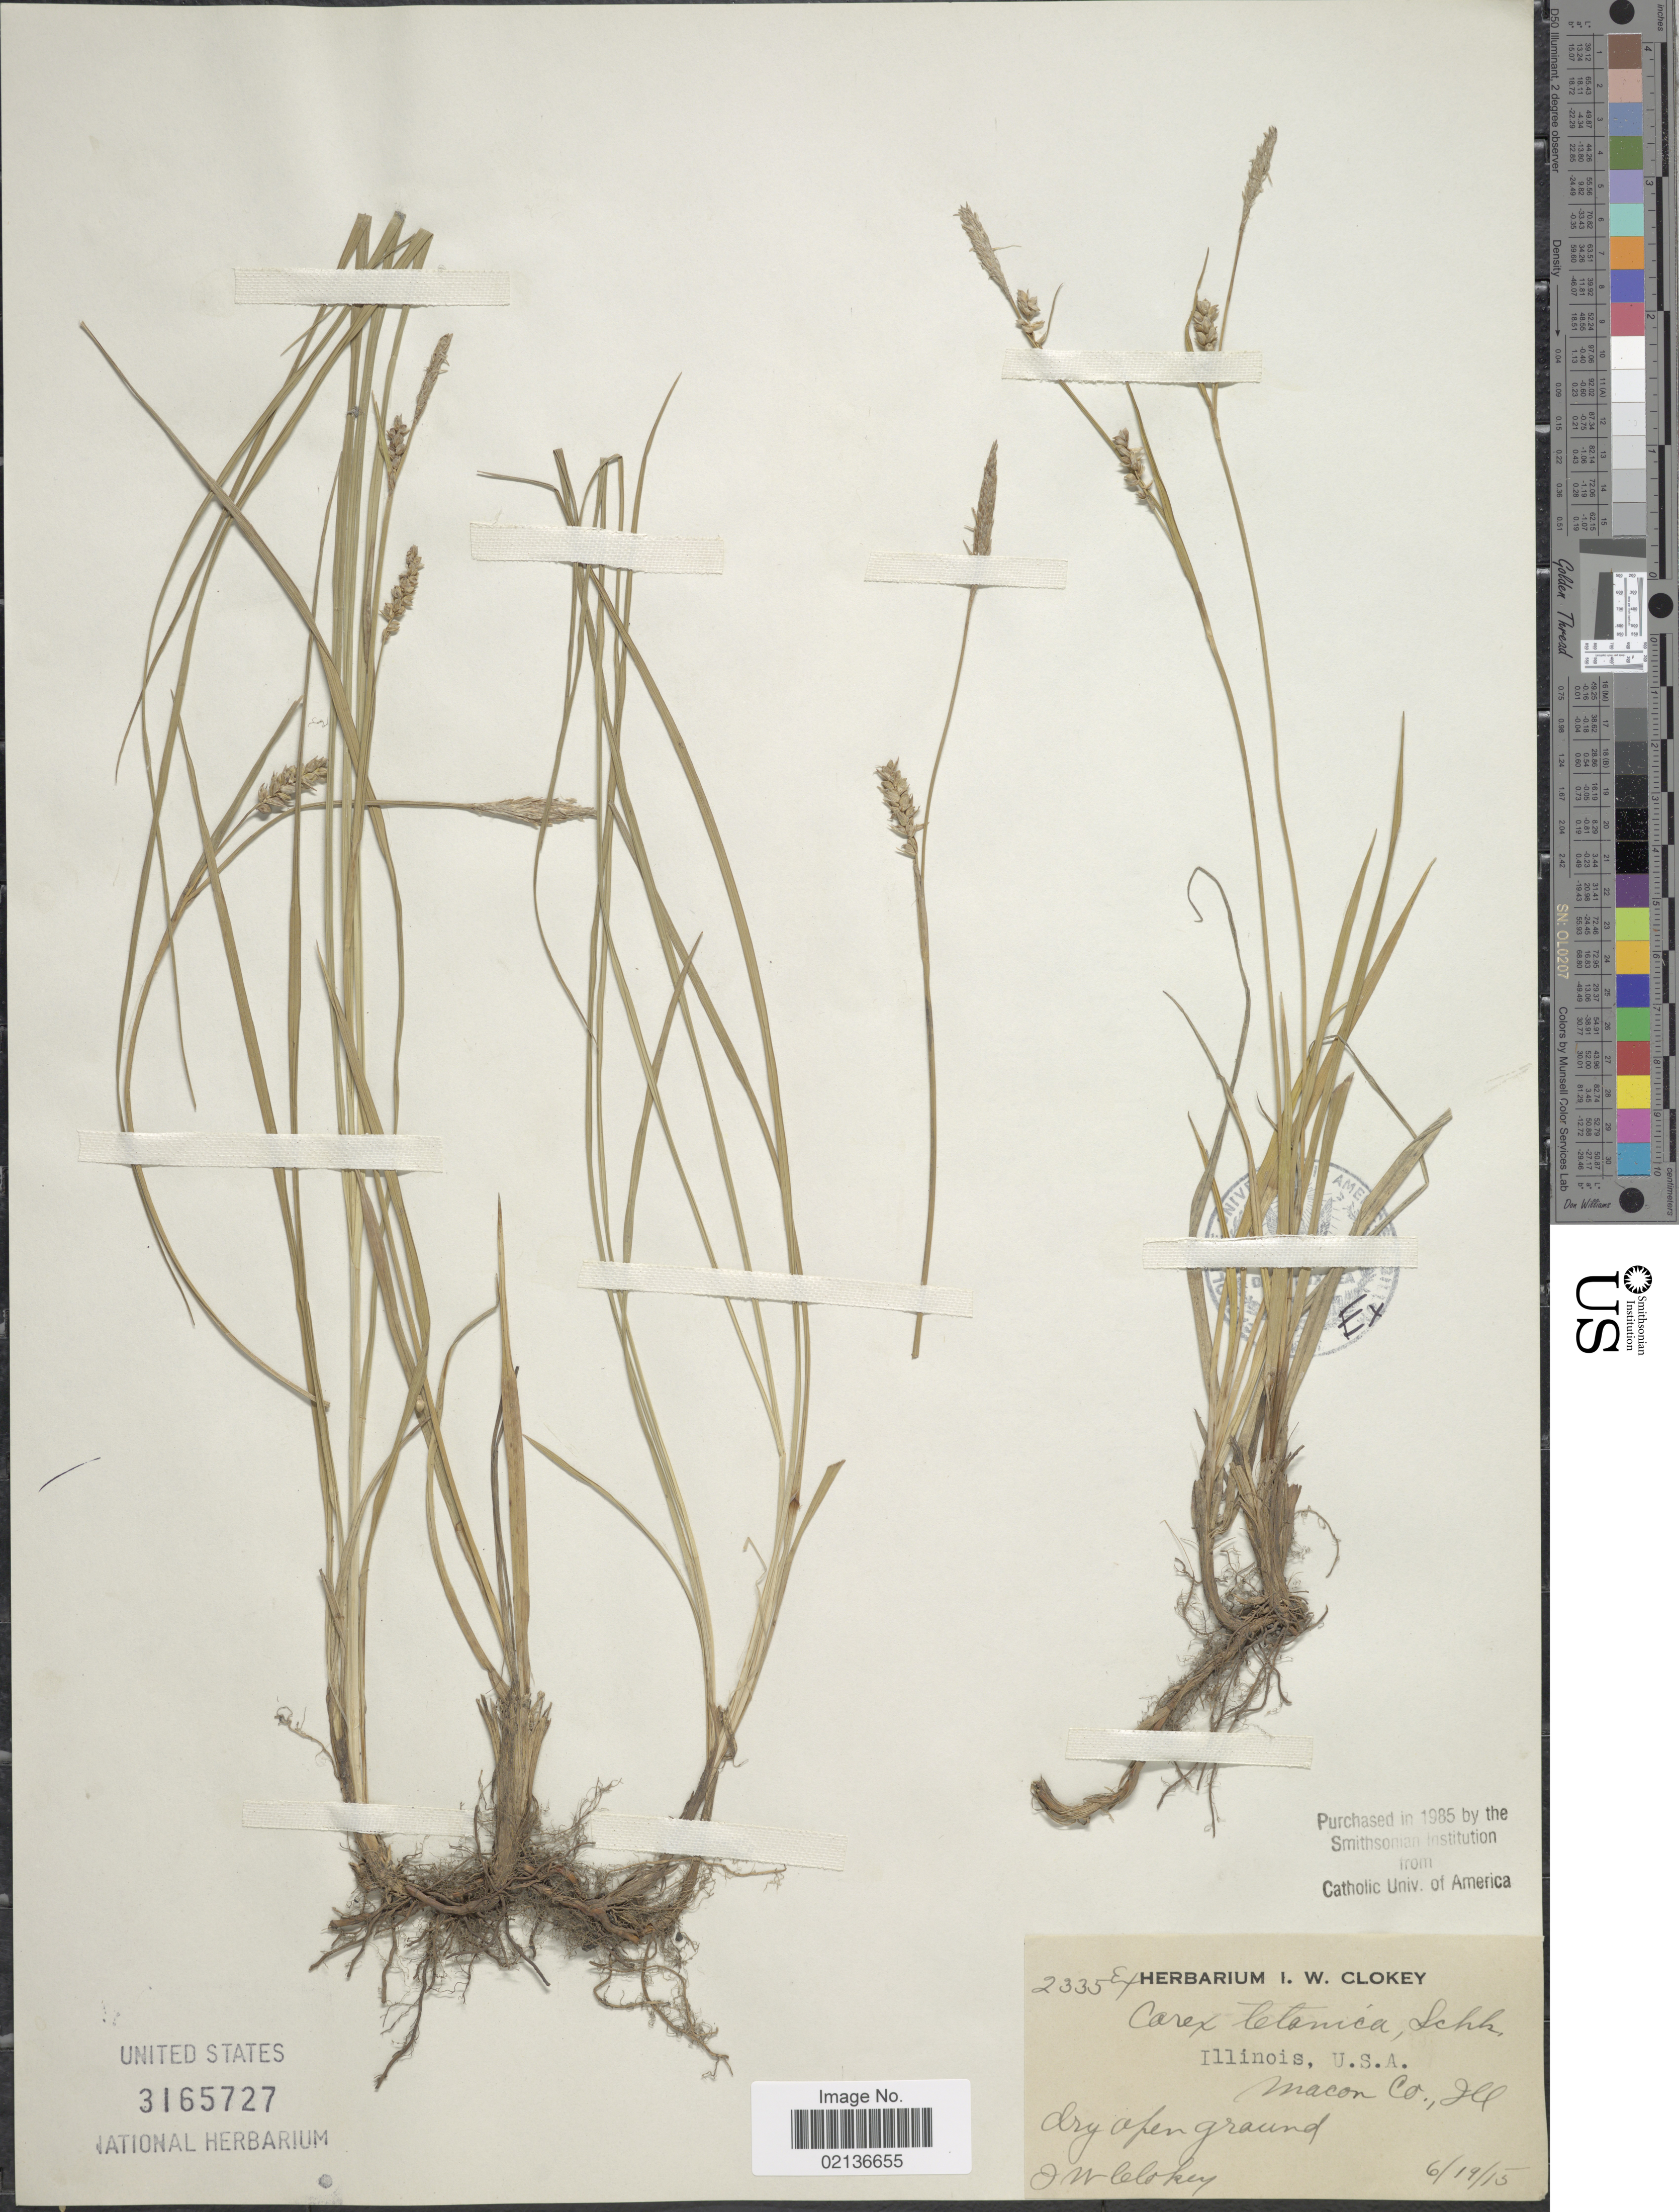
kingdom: Plantae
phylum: Tracheophyta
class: Liliopsida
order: Poales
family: Cyperaceae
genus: Carex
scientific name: Carex tetanica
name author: Schkuhr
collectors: I. W. Clokey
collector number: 2335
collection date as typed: Transcribed d/m/y: 19/6/15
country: United States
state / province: Illinois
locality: Macon Co., Ill.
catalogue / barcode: US 3165727